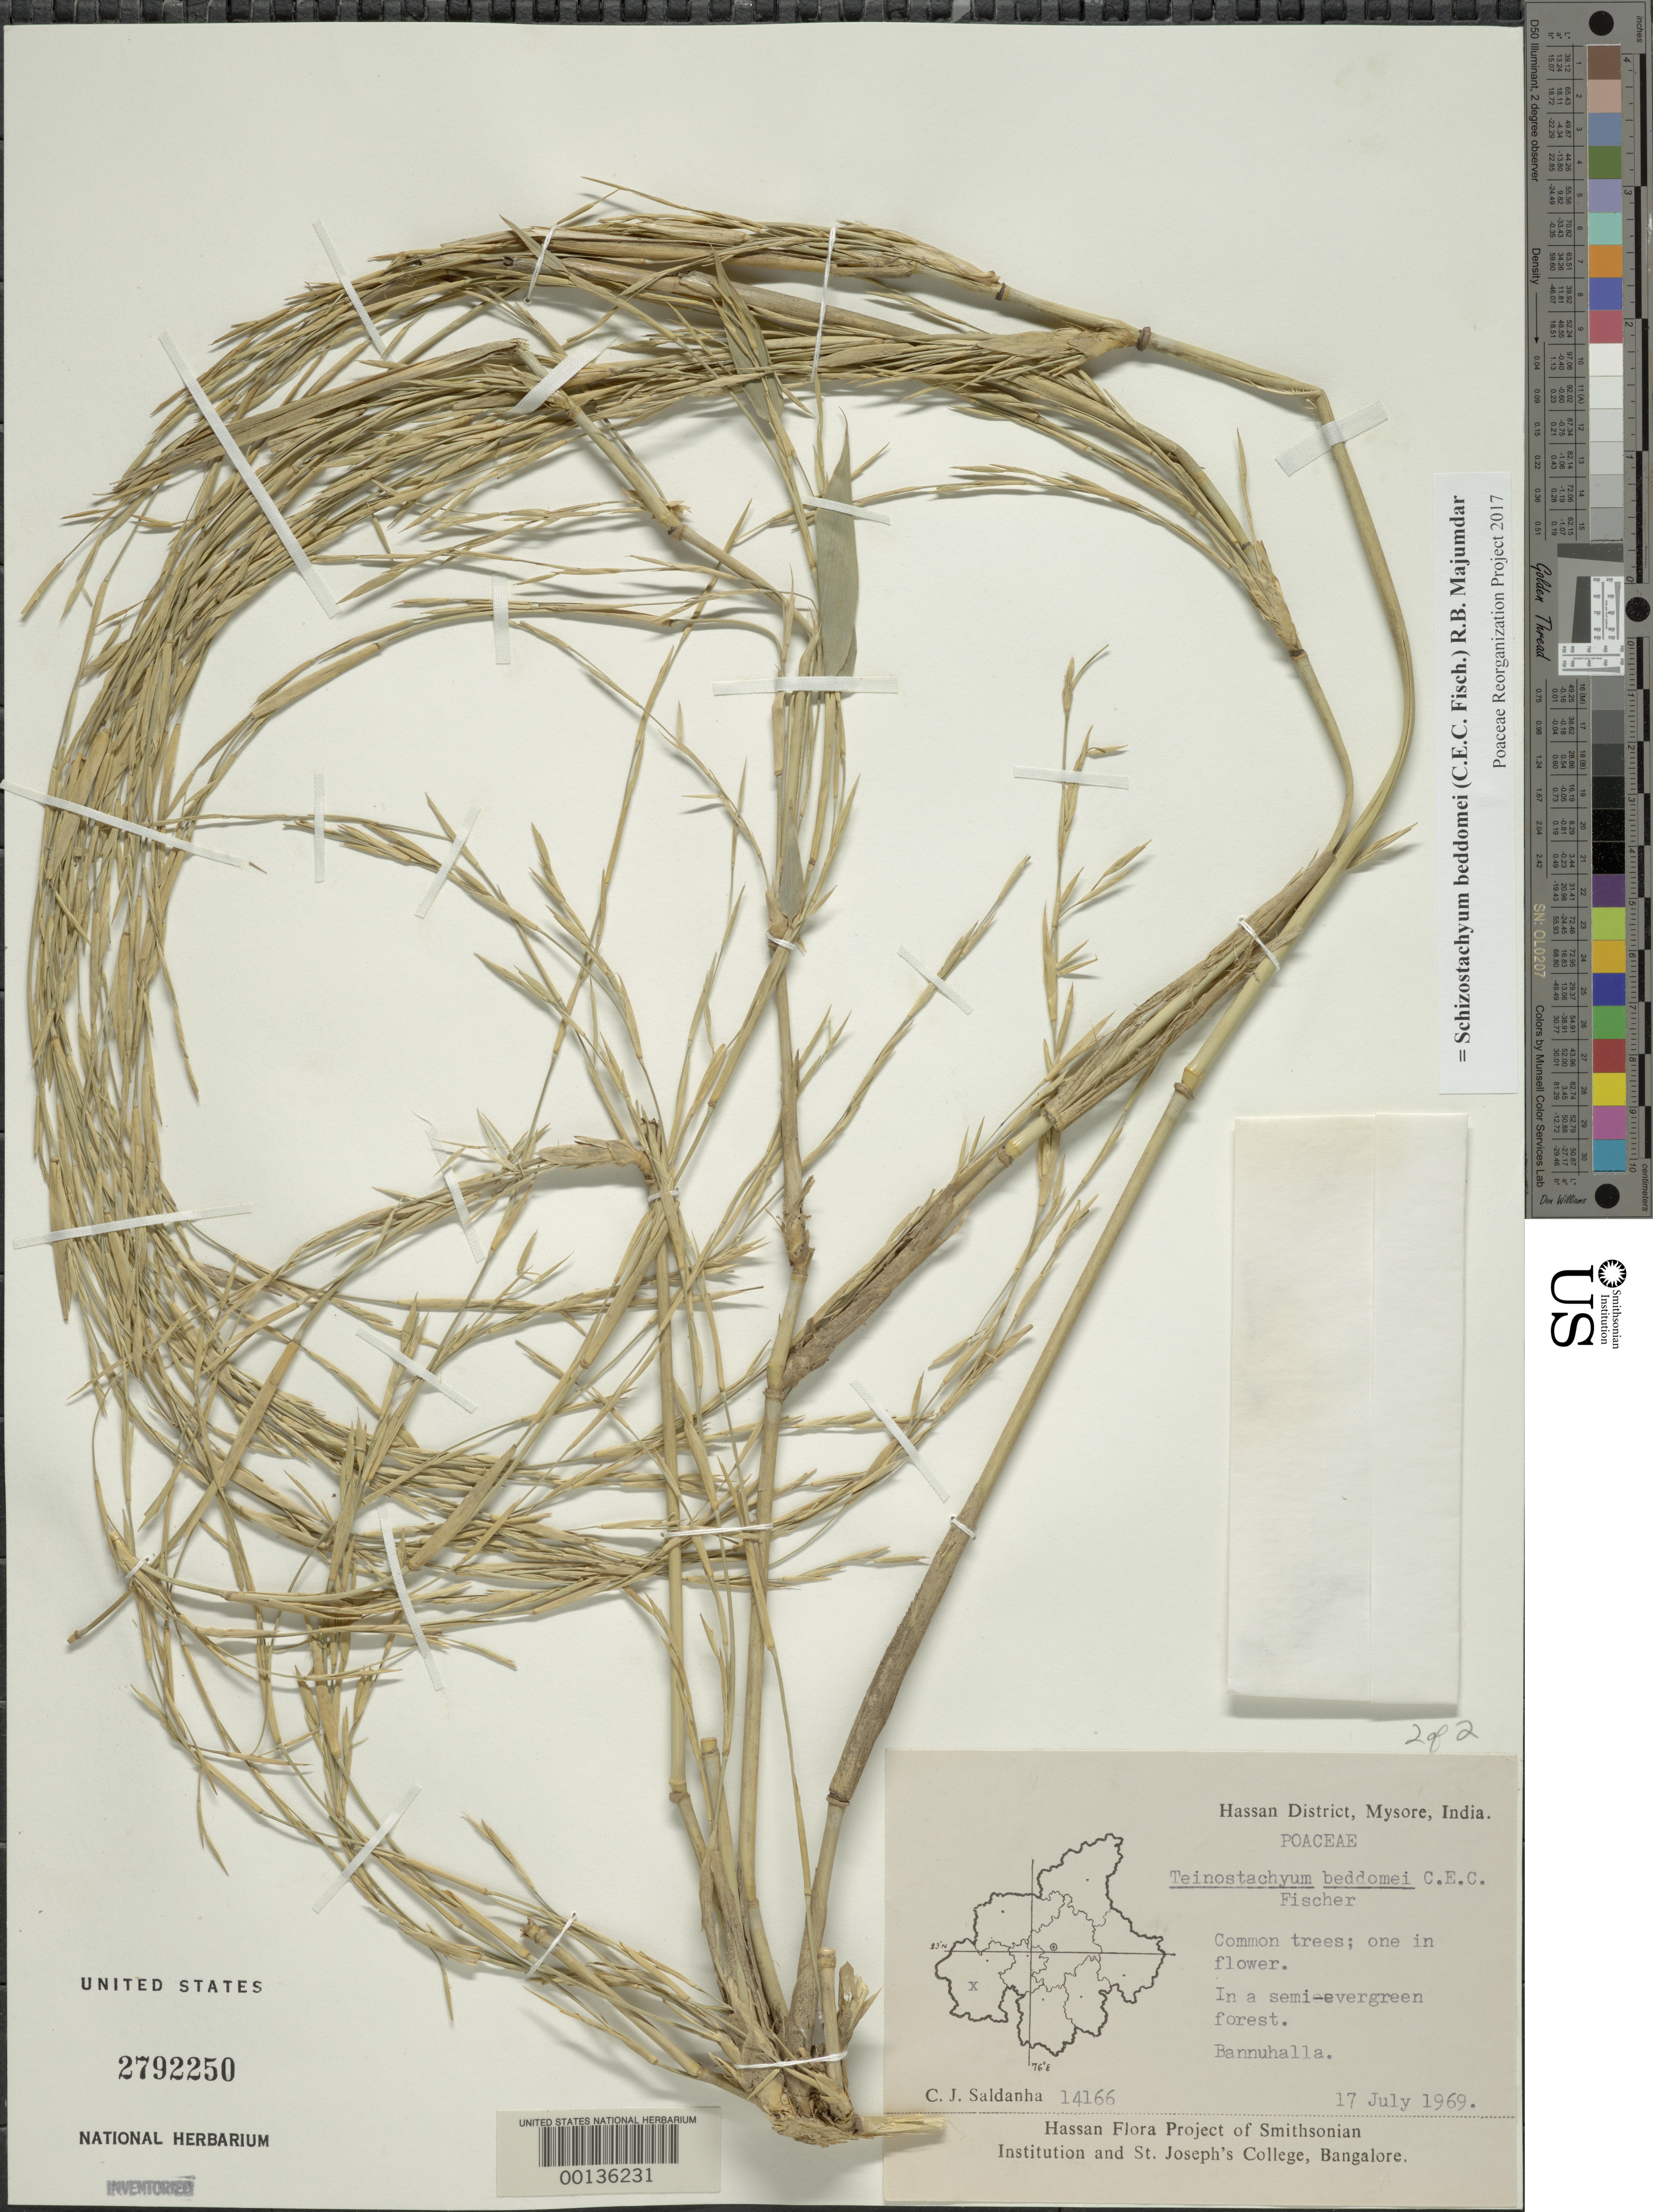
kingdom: Plantae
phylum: Tracheophyta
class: Liliopsida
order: Poales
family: Poaceae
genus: Schizostachyum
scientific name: Schizostachyum beddomei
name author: (C.E.C. Fisch.) R.B. Majumdar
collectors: C. J. Saldanha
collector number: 14166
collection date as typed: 17 Jul 1969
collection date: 1969-07-17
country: India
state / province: Karnataka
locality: Hassan, bannuhalla, mysore state [mysore state = karnataka.]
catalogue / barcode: US 2792250